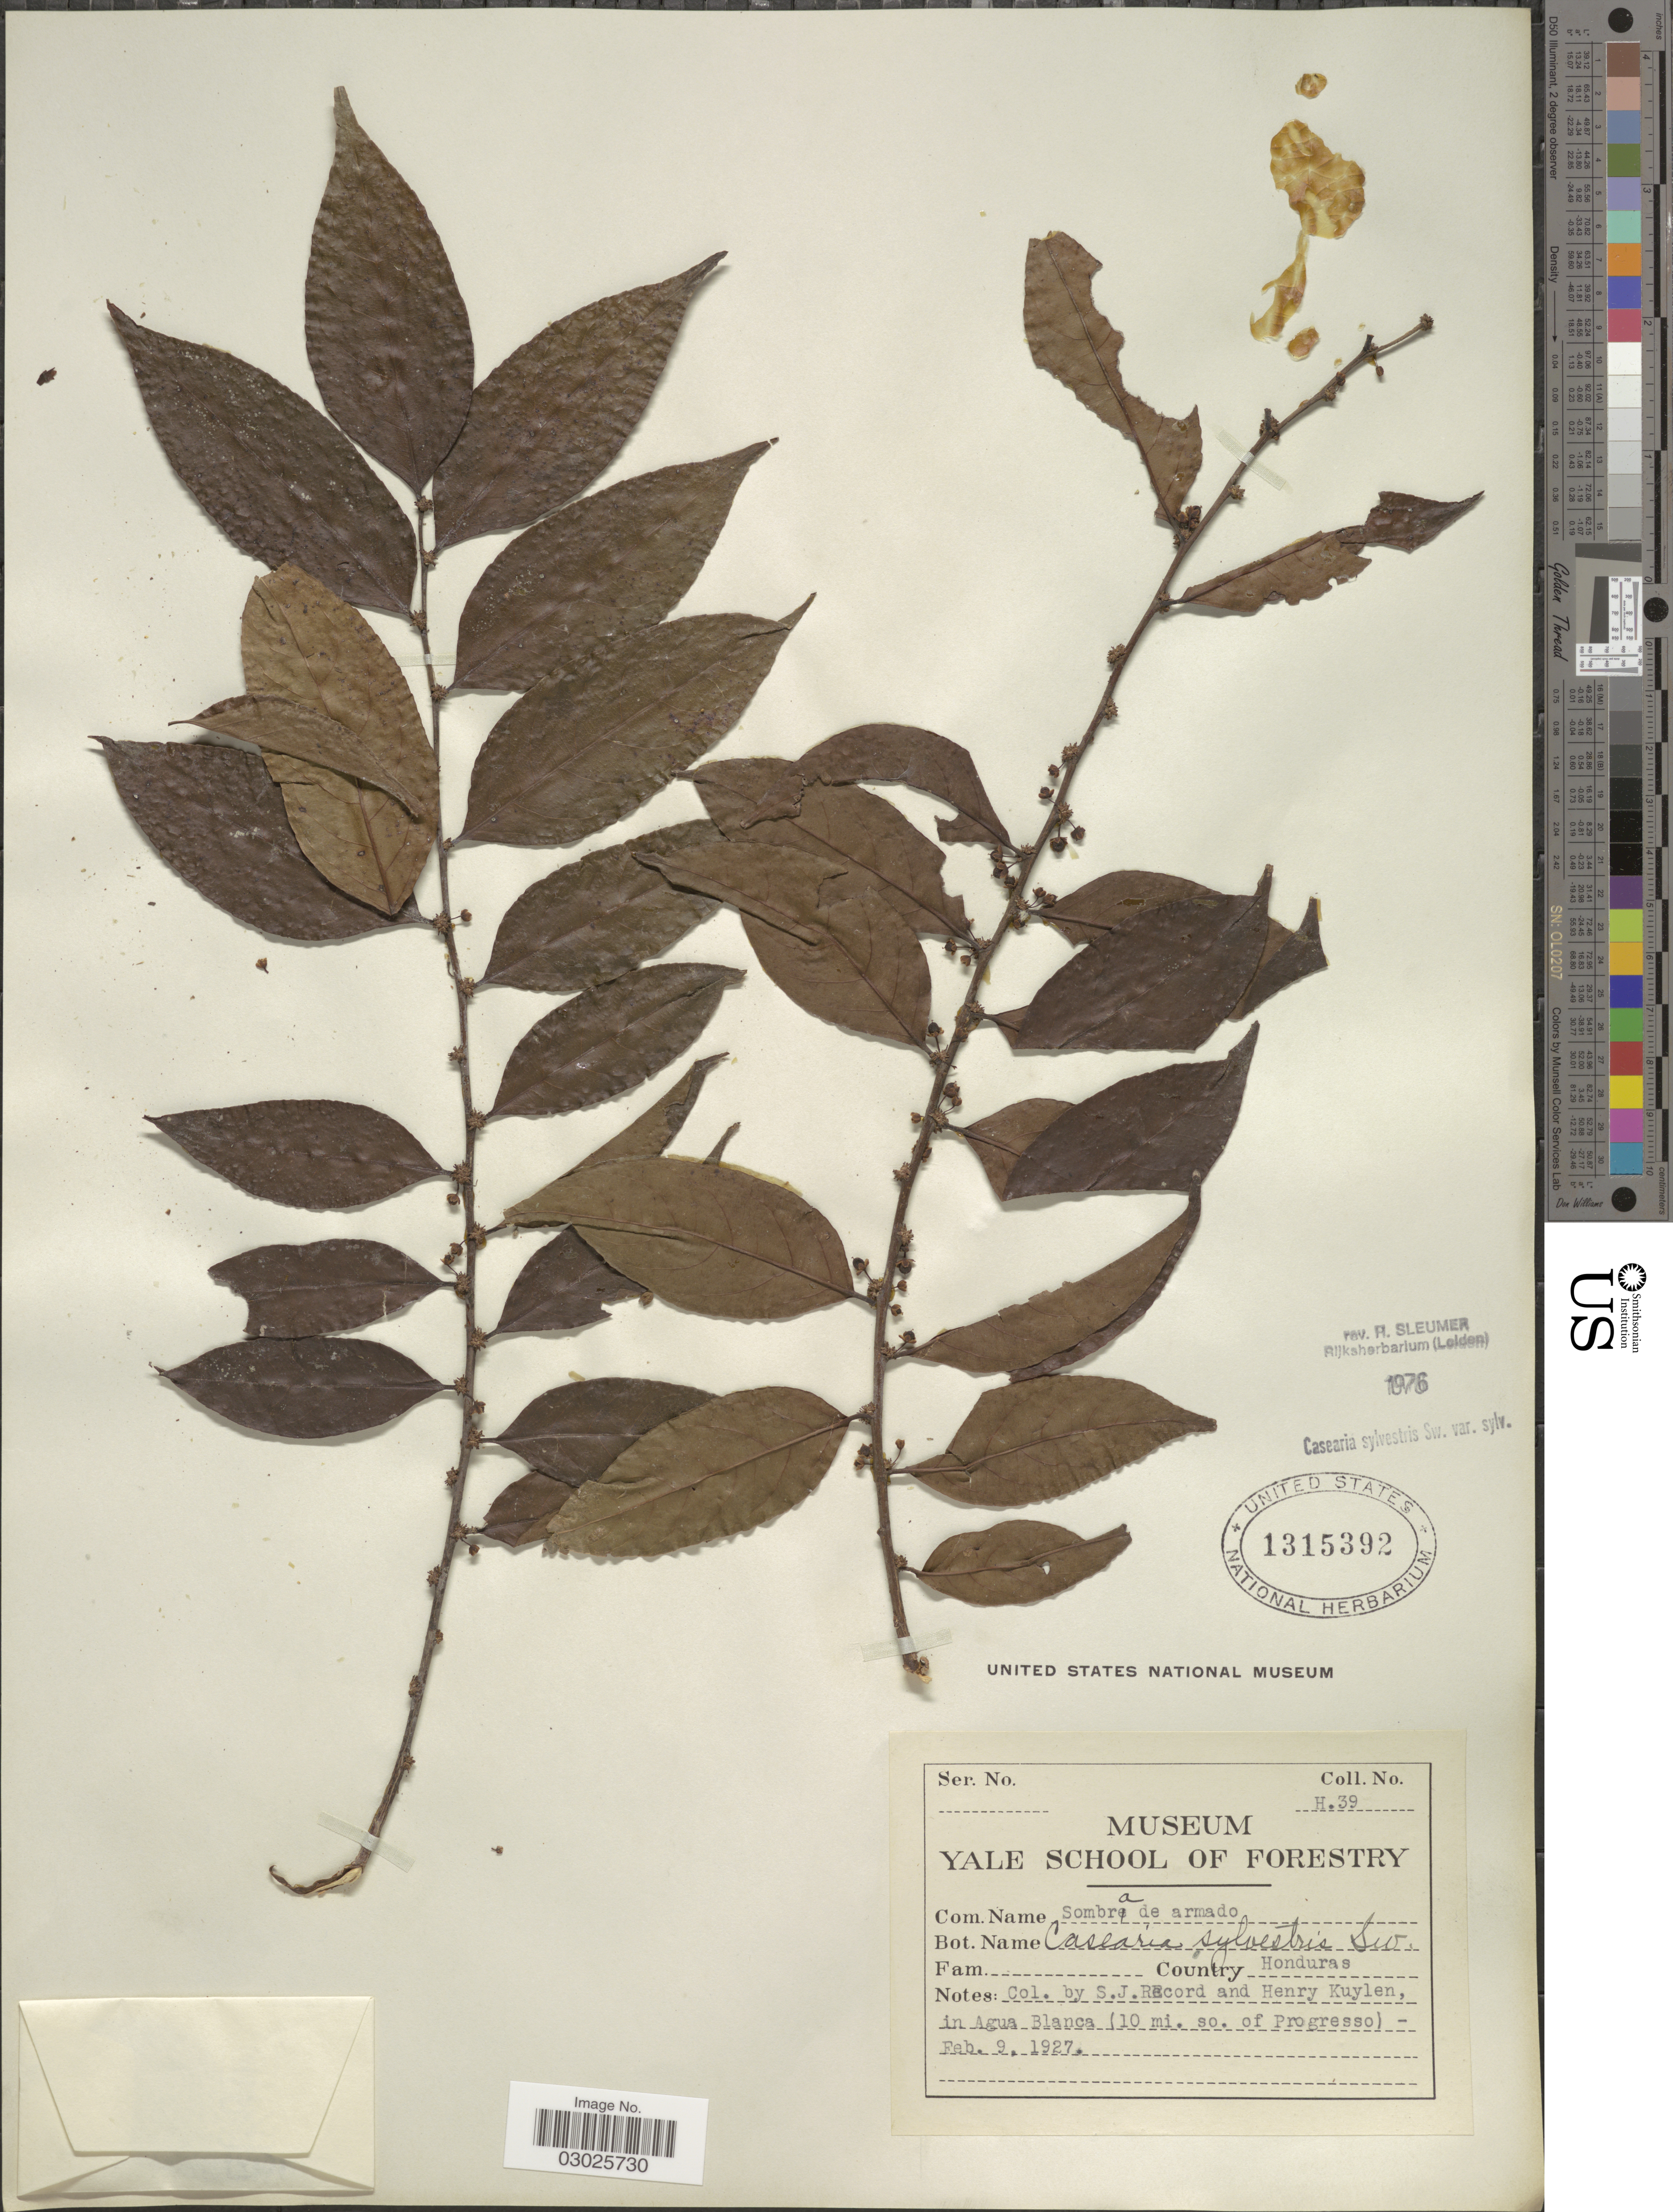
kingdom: Plantae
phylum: Tracheophyta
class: Magnoliopsida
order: Malpighiales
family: Salicaceae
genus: Casearia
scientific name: Casearia sylvestris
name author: Sw.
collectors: S. J. Record & H. Kuylen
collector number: H39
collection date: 1927-02-09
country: Honduras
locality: In Agua Blanca (10 mi. so. of Progresso).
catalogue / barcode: US 1315392